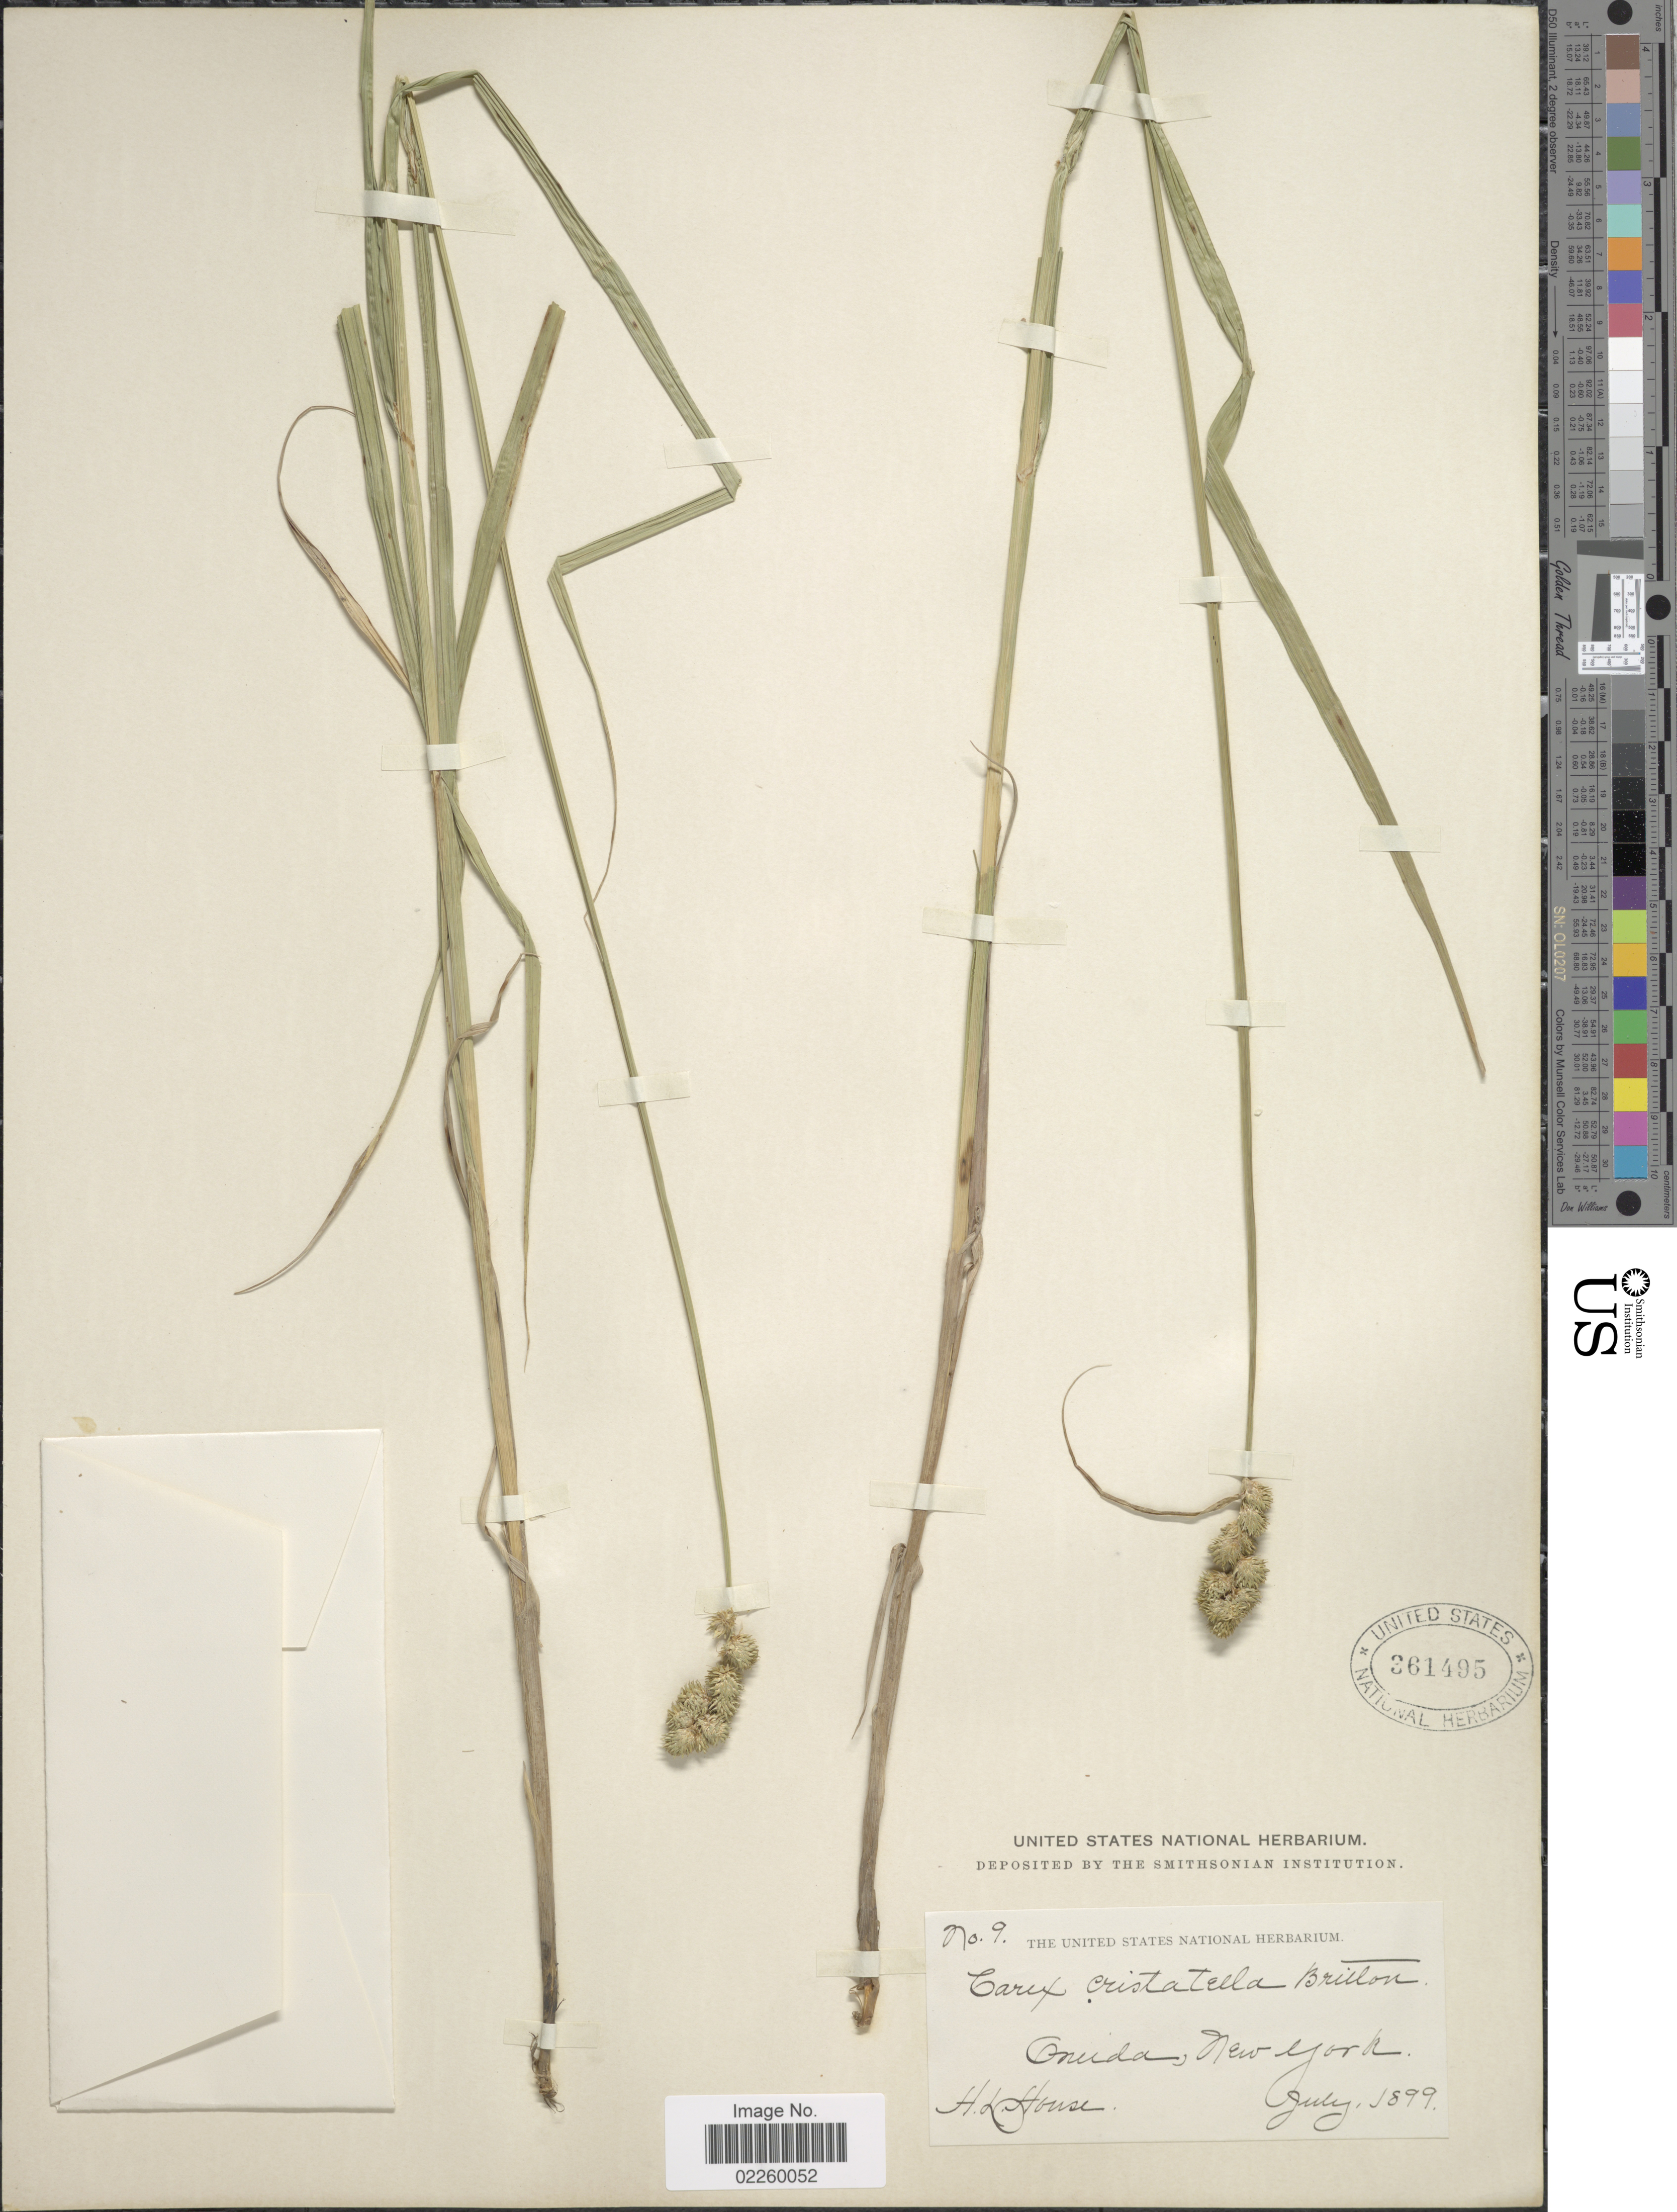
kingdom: Plantae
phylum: Tracheophyta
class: Liliopsida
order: Poales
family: Cyperaceae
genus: Carex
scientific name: Carex cristatella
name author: Britton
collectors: H. D. House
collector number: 9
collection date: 1899-07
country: United States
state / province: New York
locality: Oneida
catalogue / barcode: US 361495